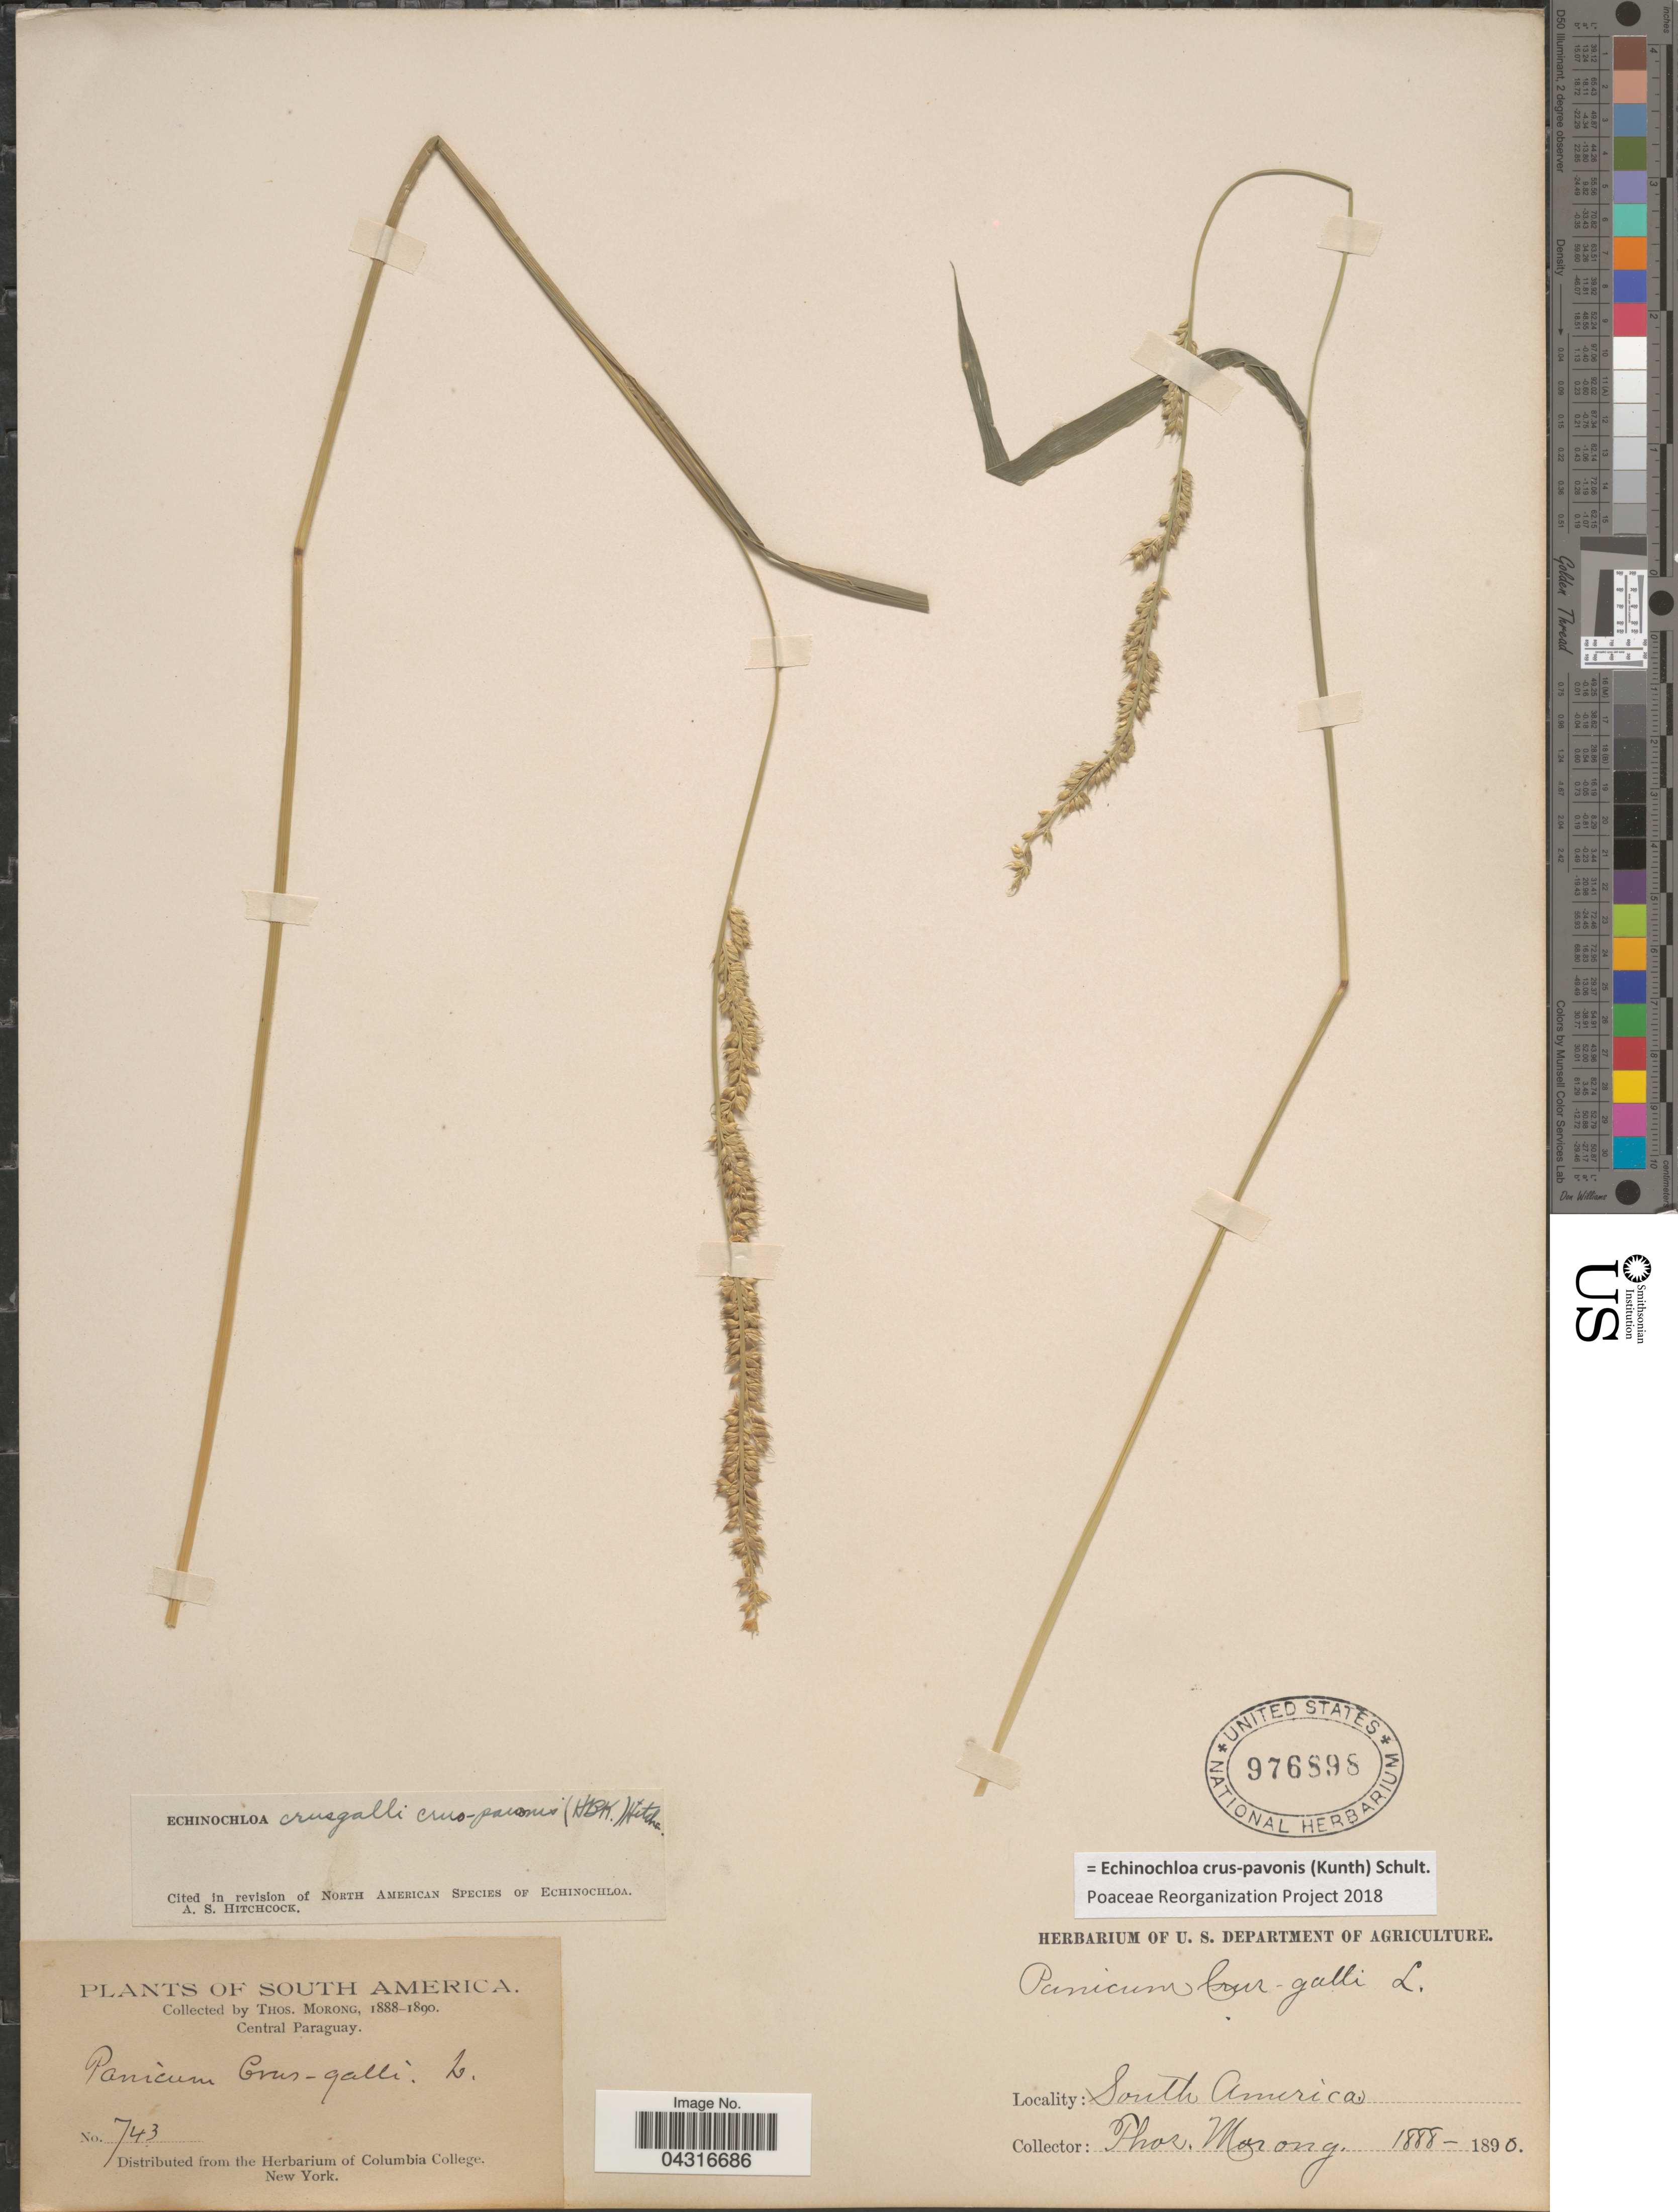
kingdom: Plantae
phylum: Tracheophyta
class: Liliopsida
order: Poales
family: Poaceae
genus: Echinochloa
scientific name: Echinochloa crus-pavonis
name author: (Kunth) Schult.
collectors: ex herb. T. Morong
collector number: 743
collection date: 1888/1890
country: Paraguay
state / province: Central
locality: Central Paraguay.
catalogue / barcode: US 976898